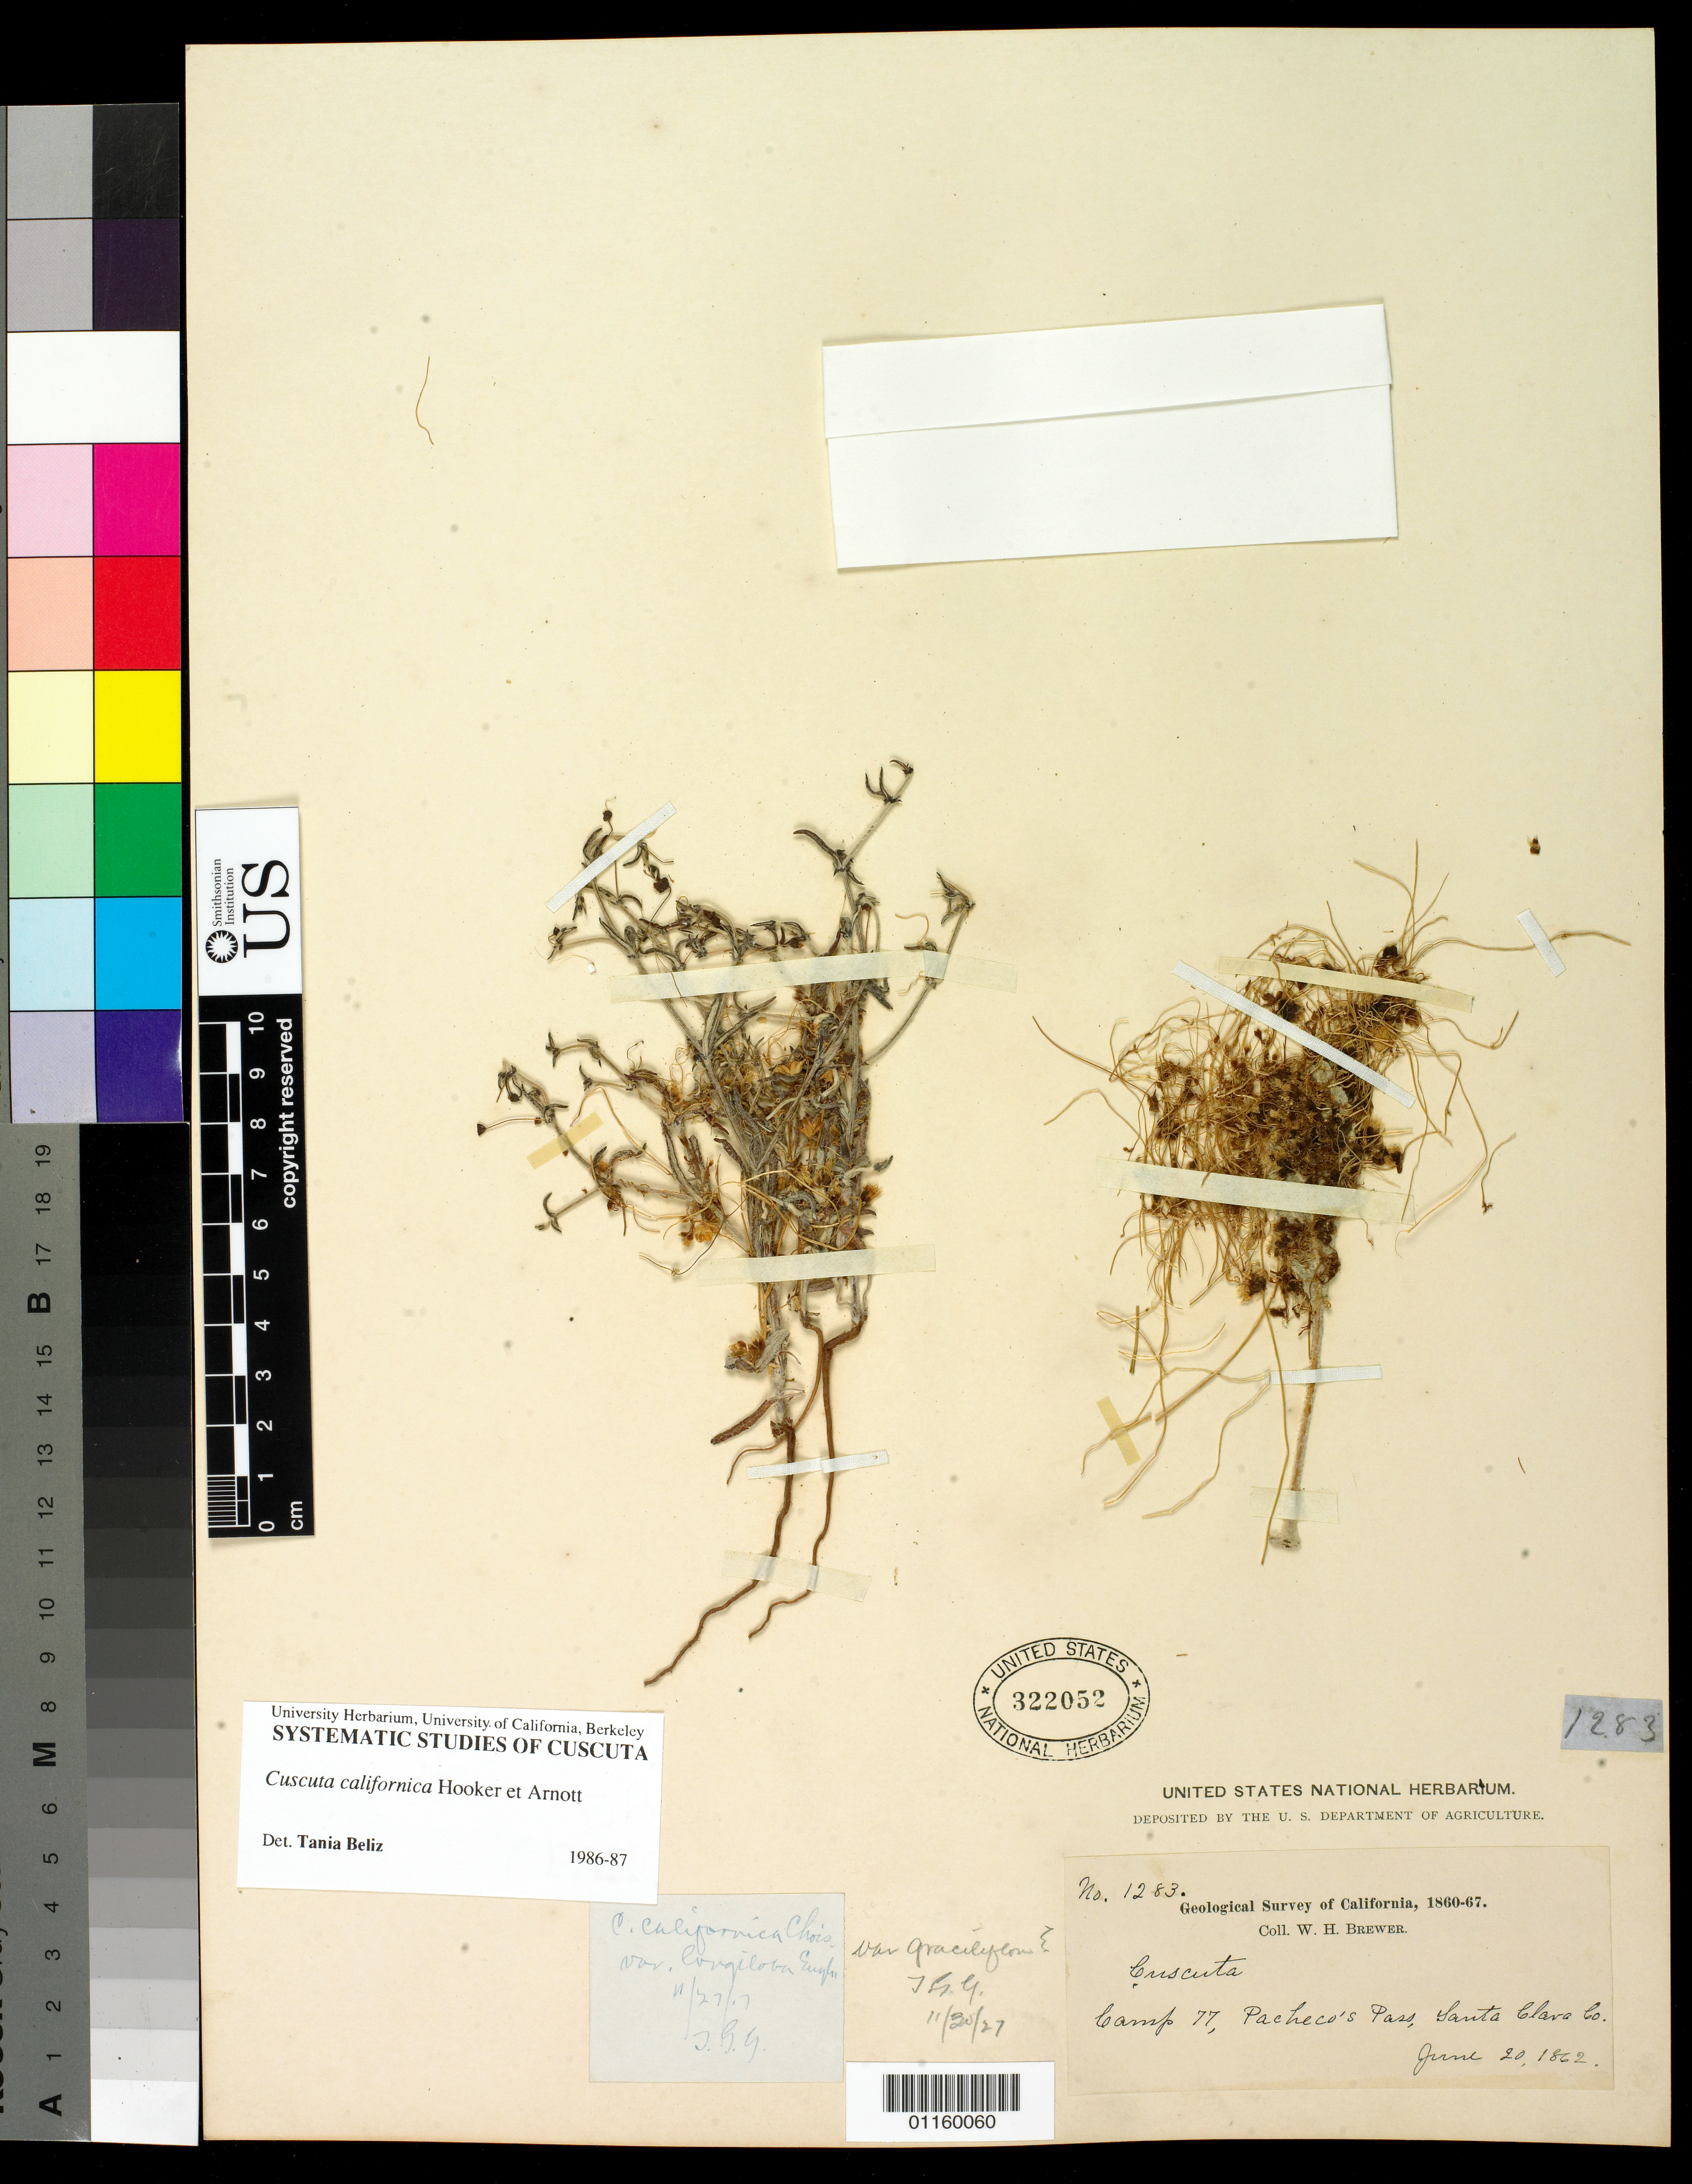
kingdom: Plantae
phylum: Tracheophyta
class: Magnoliopsida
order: Solanales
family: Convolvulaceae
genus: Cuscuta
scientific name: Cuscuta californica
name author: Hook. & Arn.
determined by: Béliz, T.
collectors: W. H. Brewer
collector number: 1283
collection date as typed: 20 Jun 1862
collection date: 1862-06-20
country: United States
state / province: California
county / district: Santa Clara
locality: Camp 77, Pacheco Pass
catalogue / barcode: US 322052